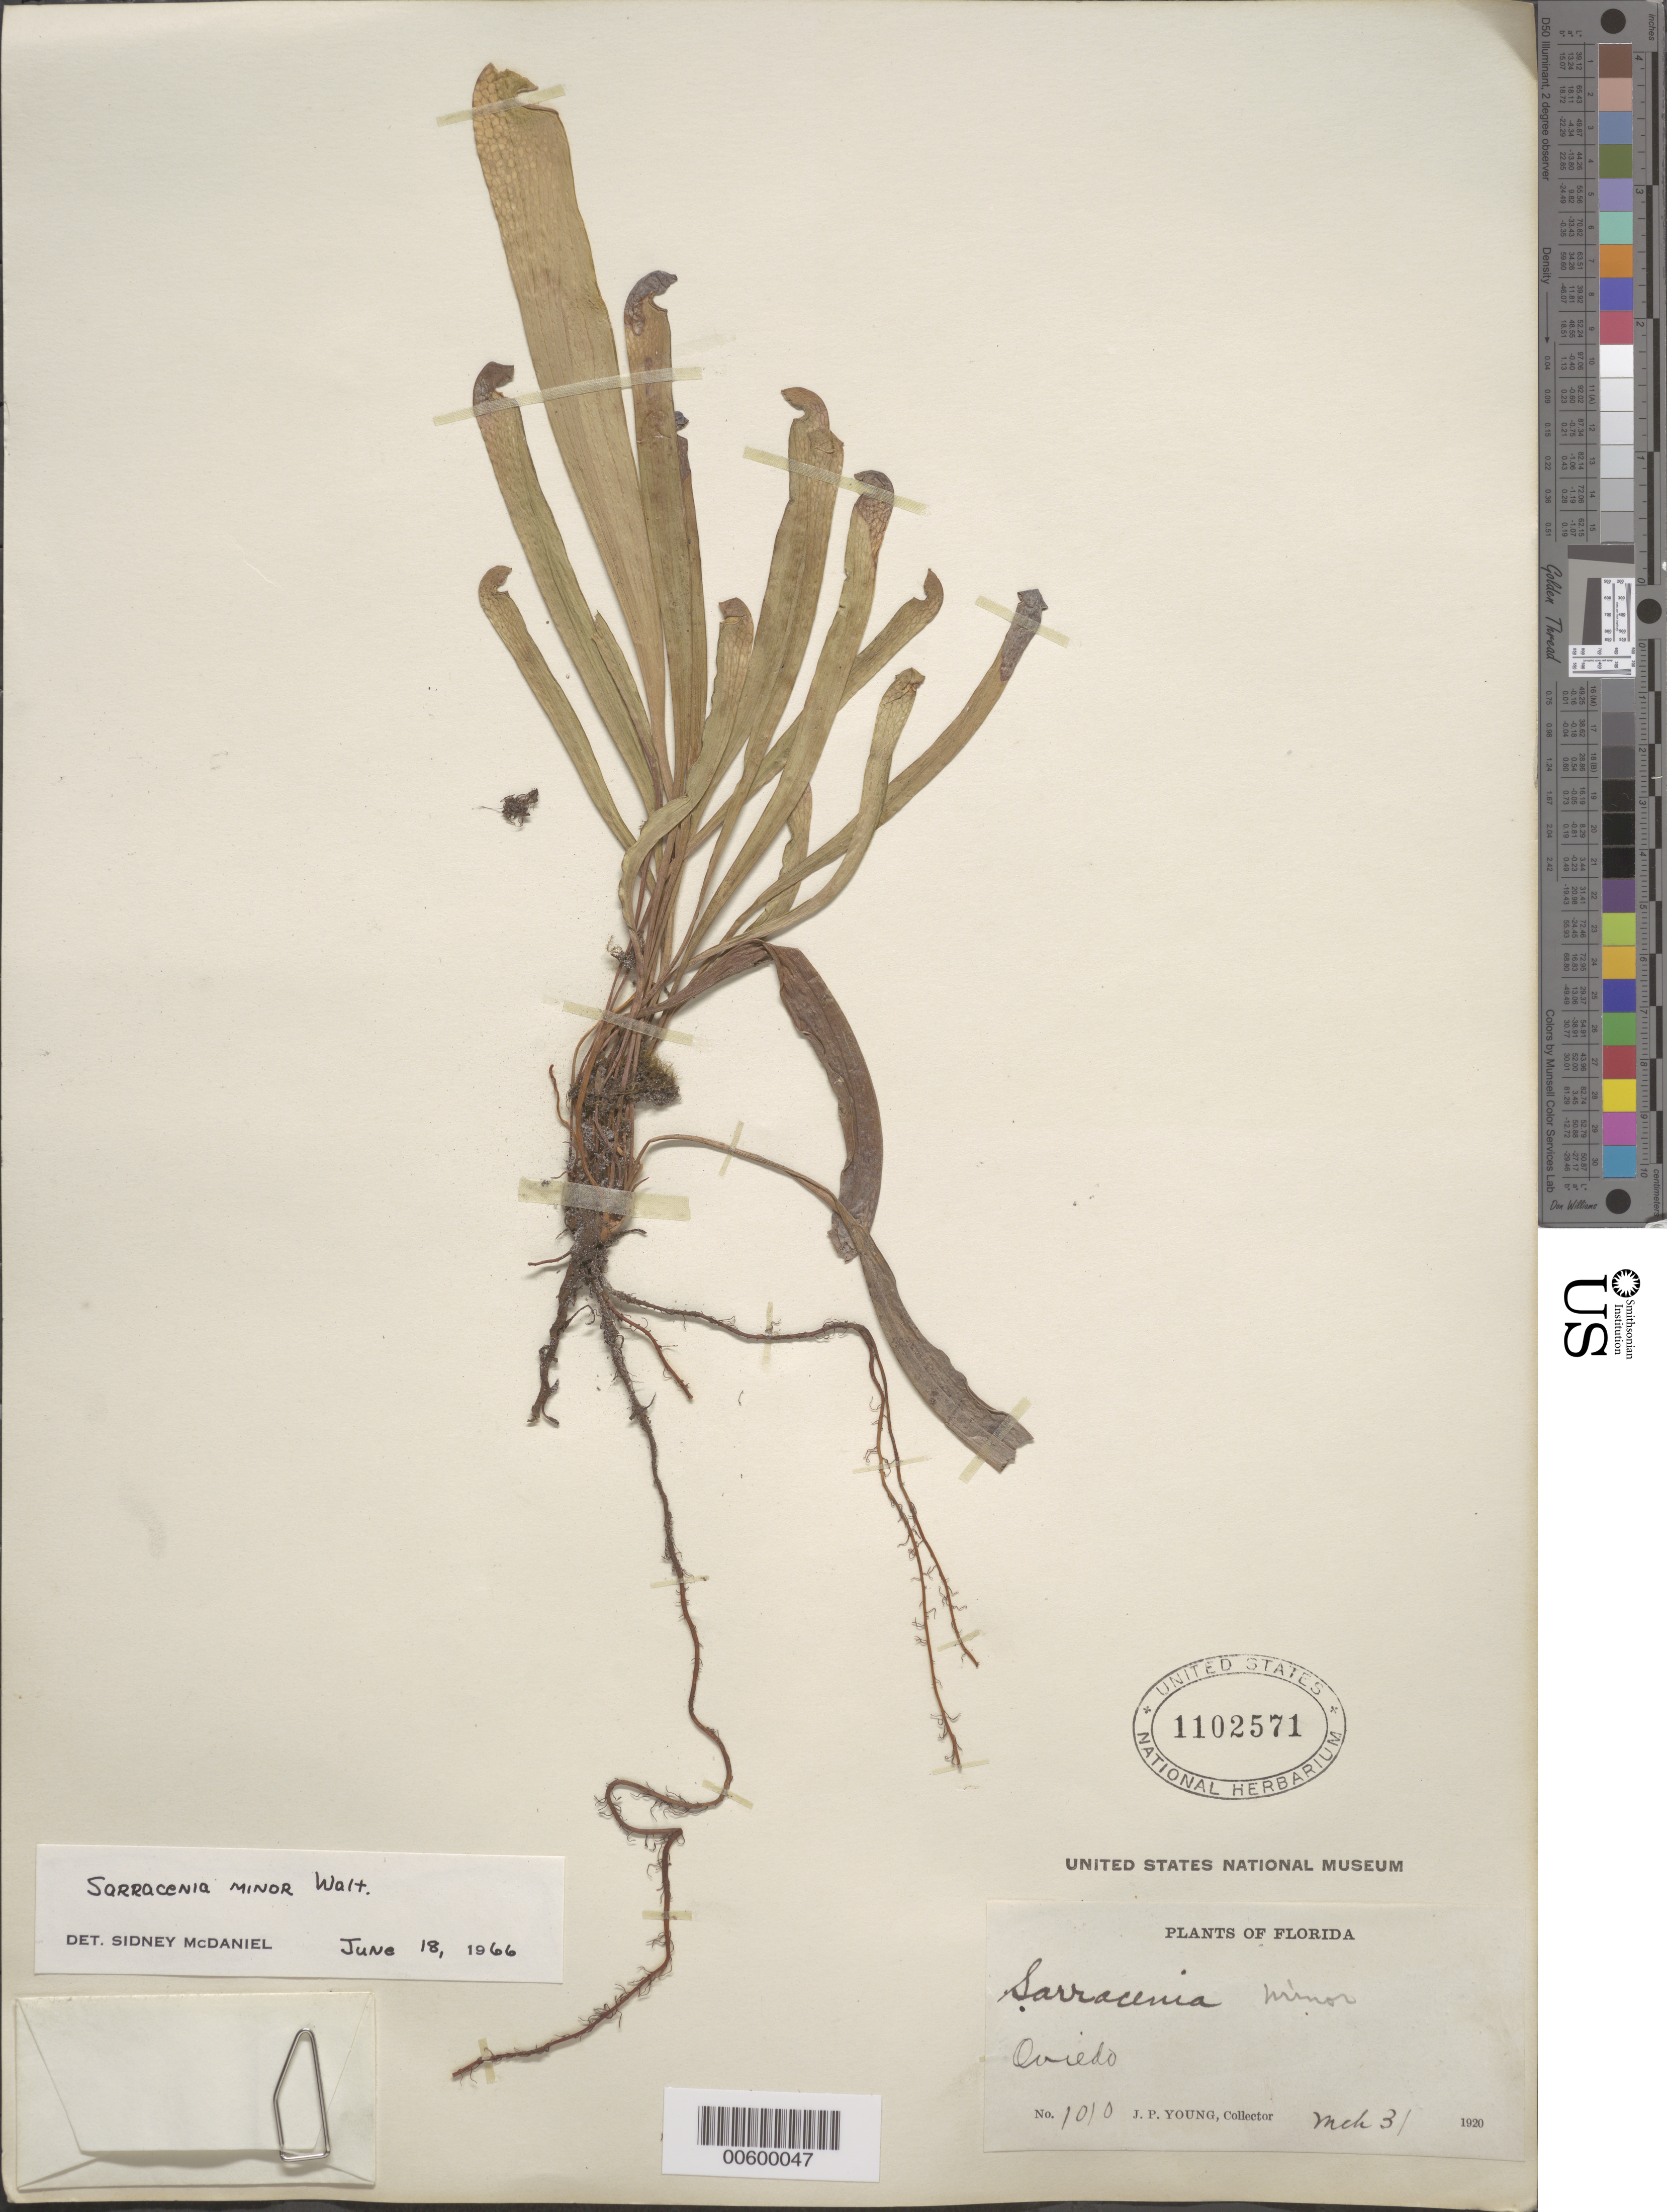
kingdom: Plantae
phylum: Tracheophyta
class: Magnoliopsida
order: Ericales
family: Sarraceniaceae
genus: Sarracenia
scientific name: Sarracenia minor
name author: Walter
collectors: J. P. Young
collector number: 1010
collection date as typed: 31 Mar 1920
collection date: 1920-03-31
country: United States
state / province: Florida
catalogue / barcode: US 1102571